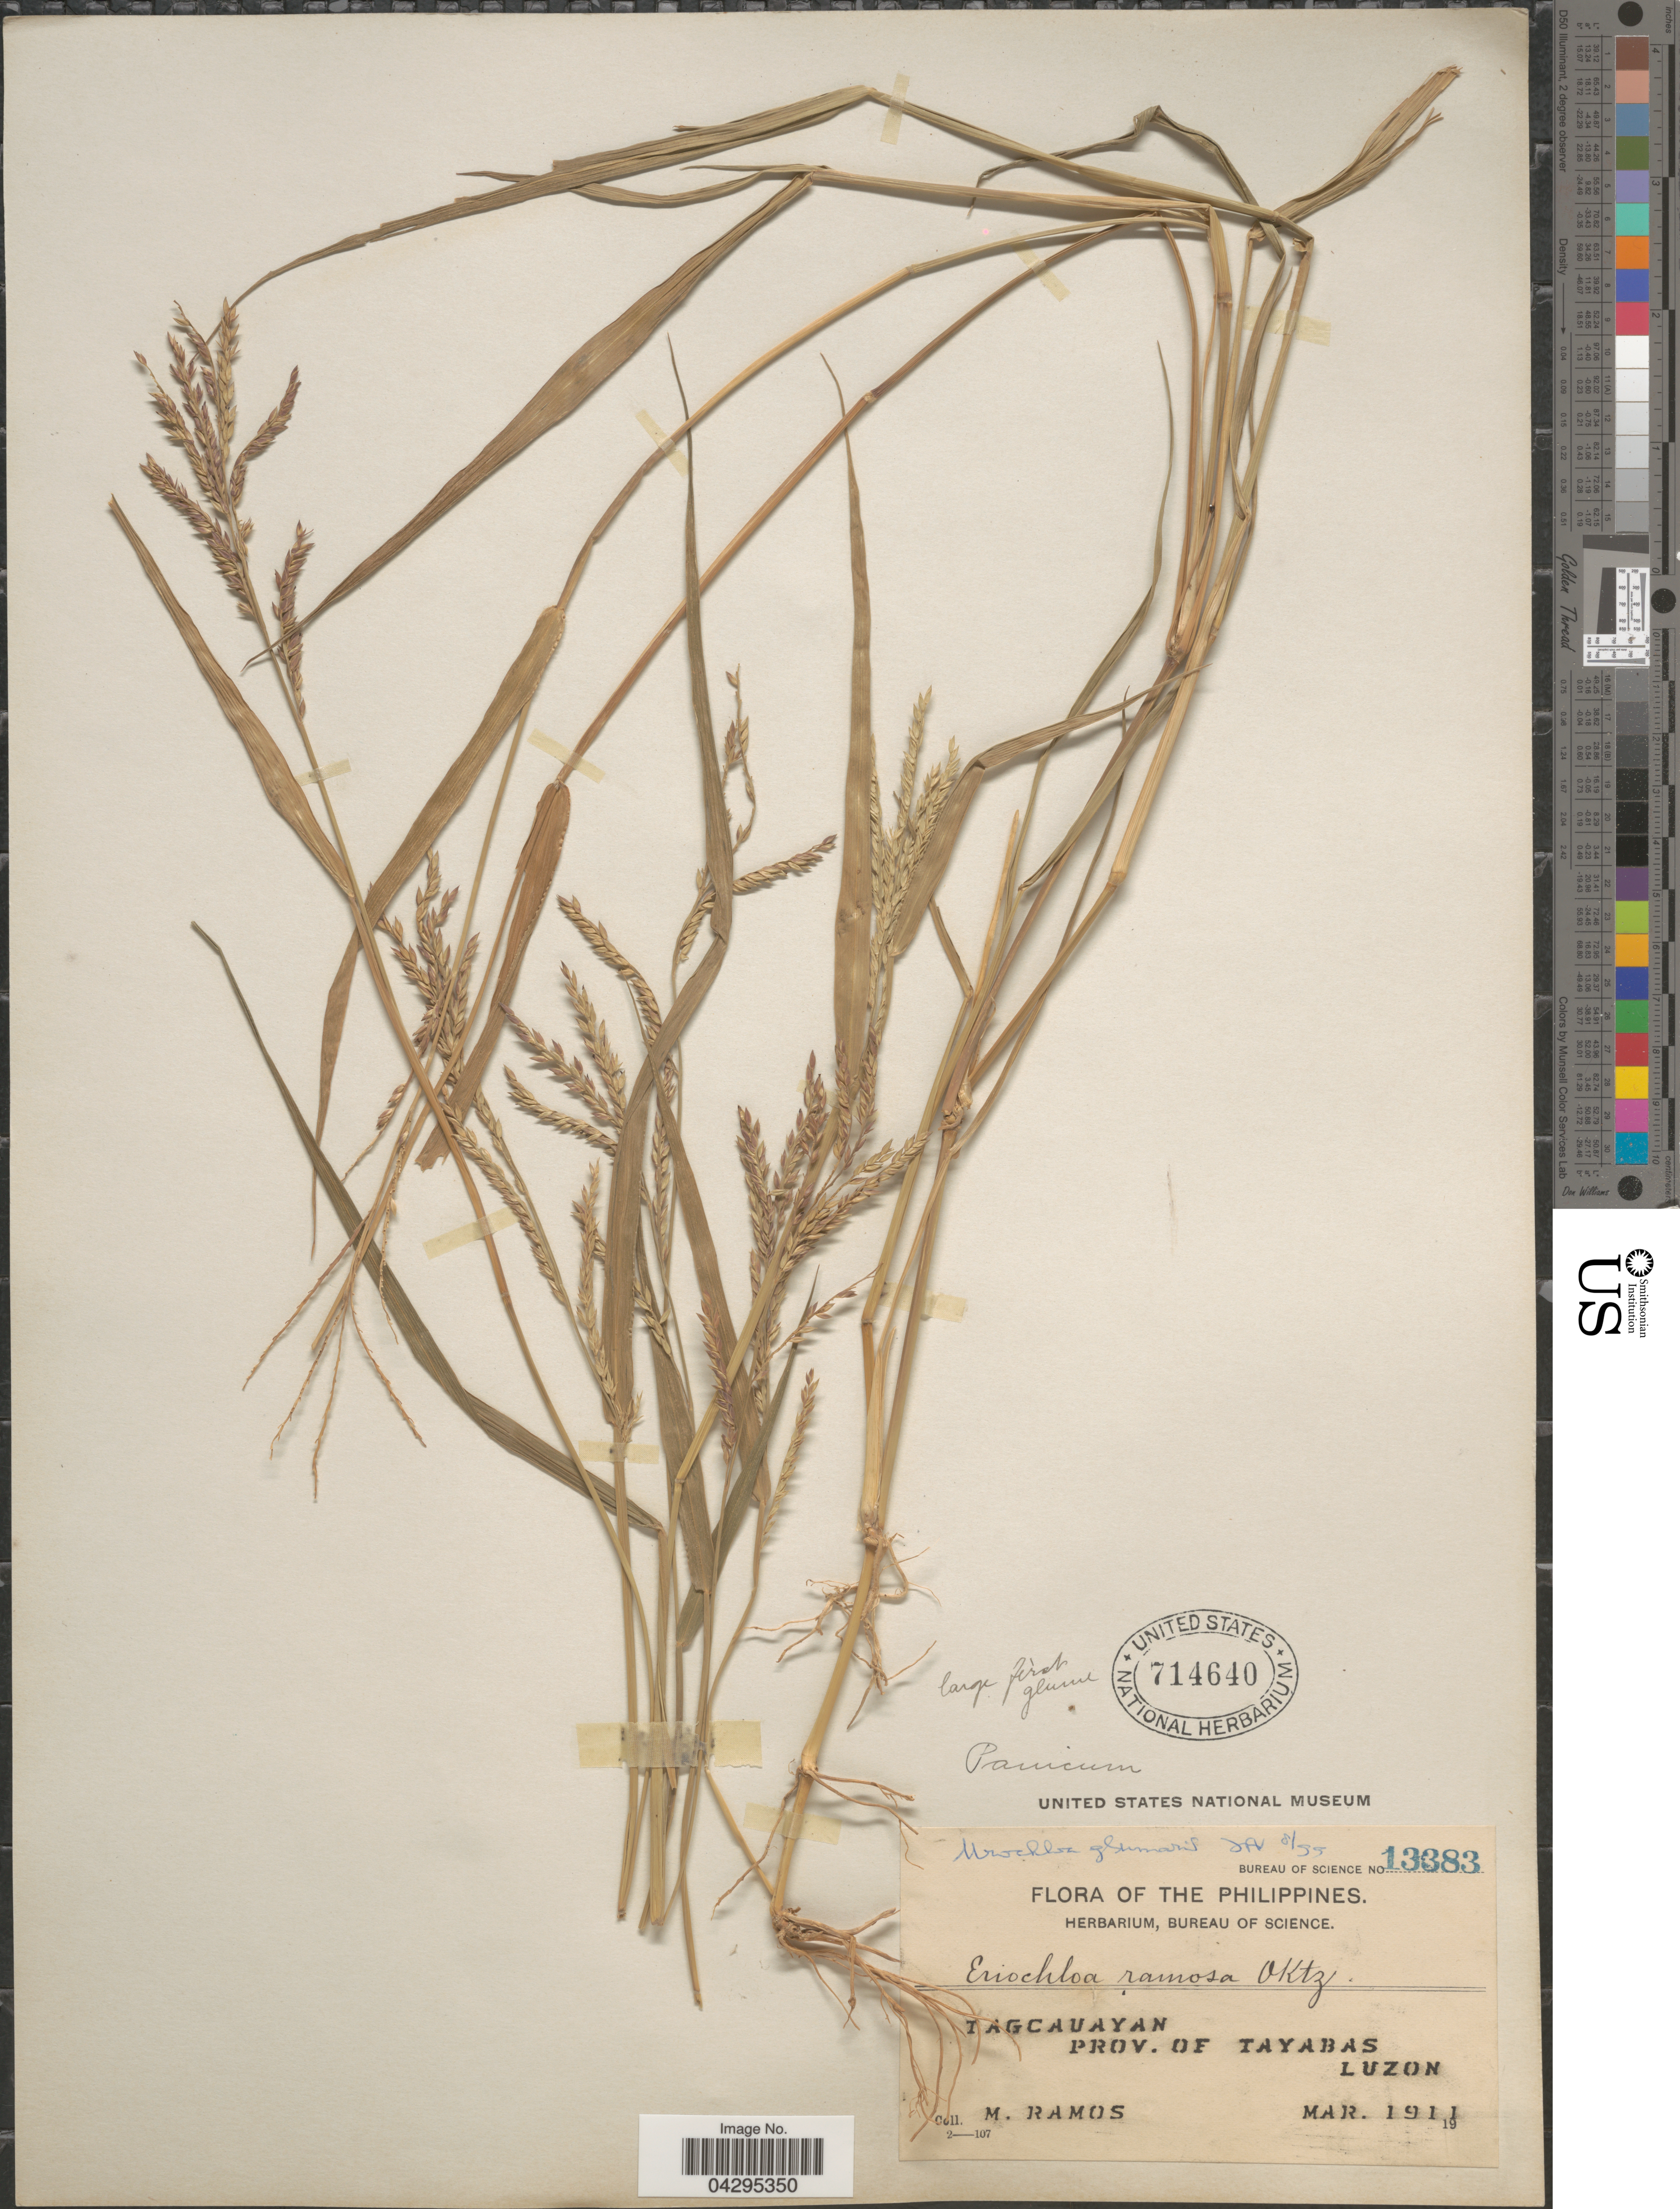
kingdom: Plantae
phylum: Tracheophyta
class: Liliopsida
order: Poales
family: Poaceae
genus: Urochloa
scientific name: Urochloa glumaris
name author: (Trin.) Veldkamp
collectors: M. Ramos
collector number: Bureau Of Science 13383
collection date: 1911-03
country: Philippines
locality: Tagcauyan. Prov. Of Tayabas. Luzon.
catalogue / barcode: US 714640